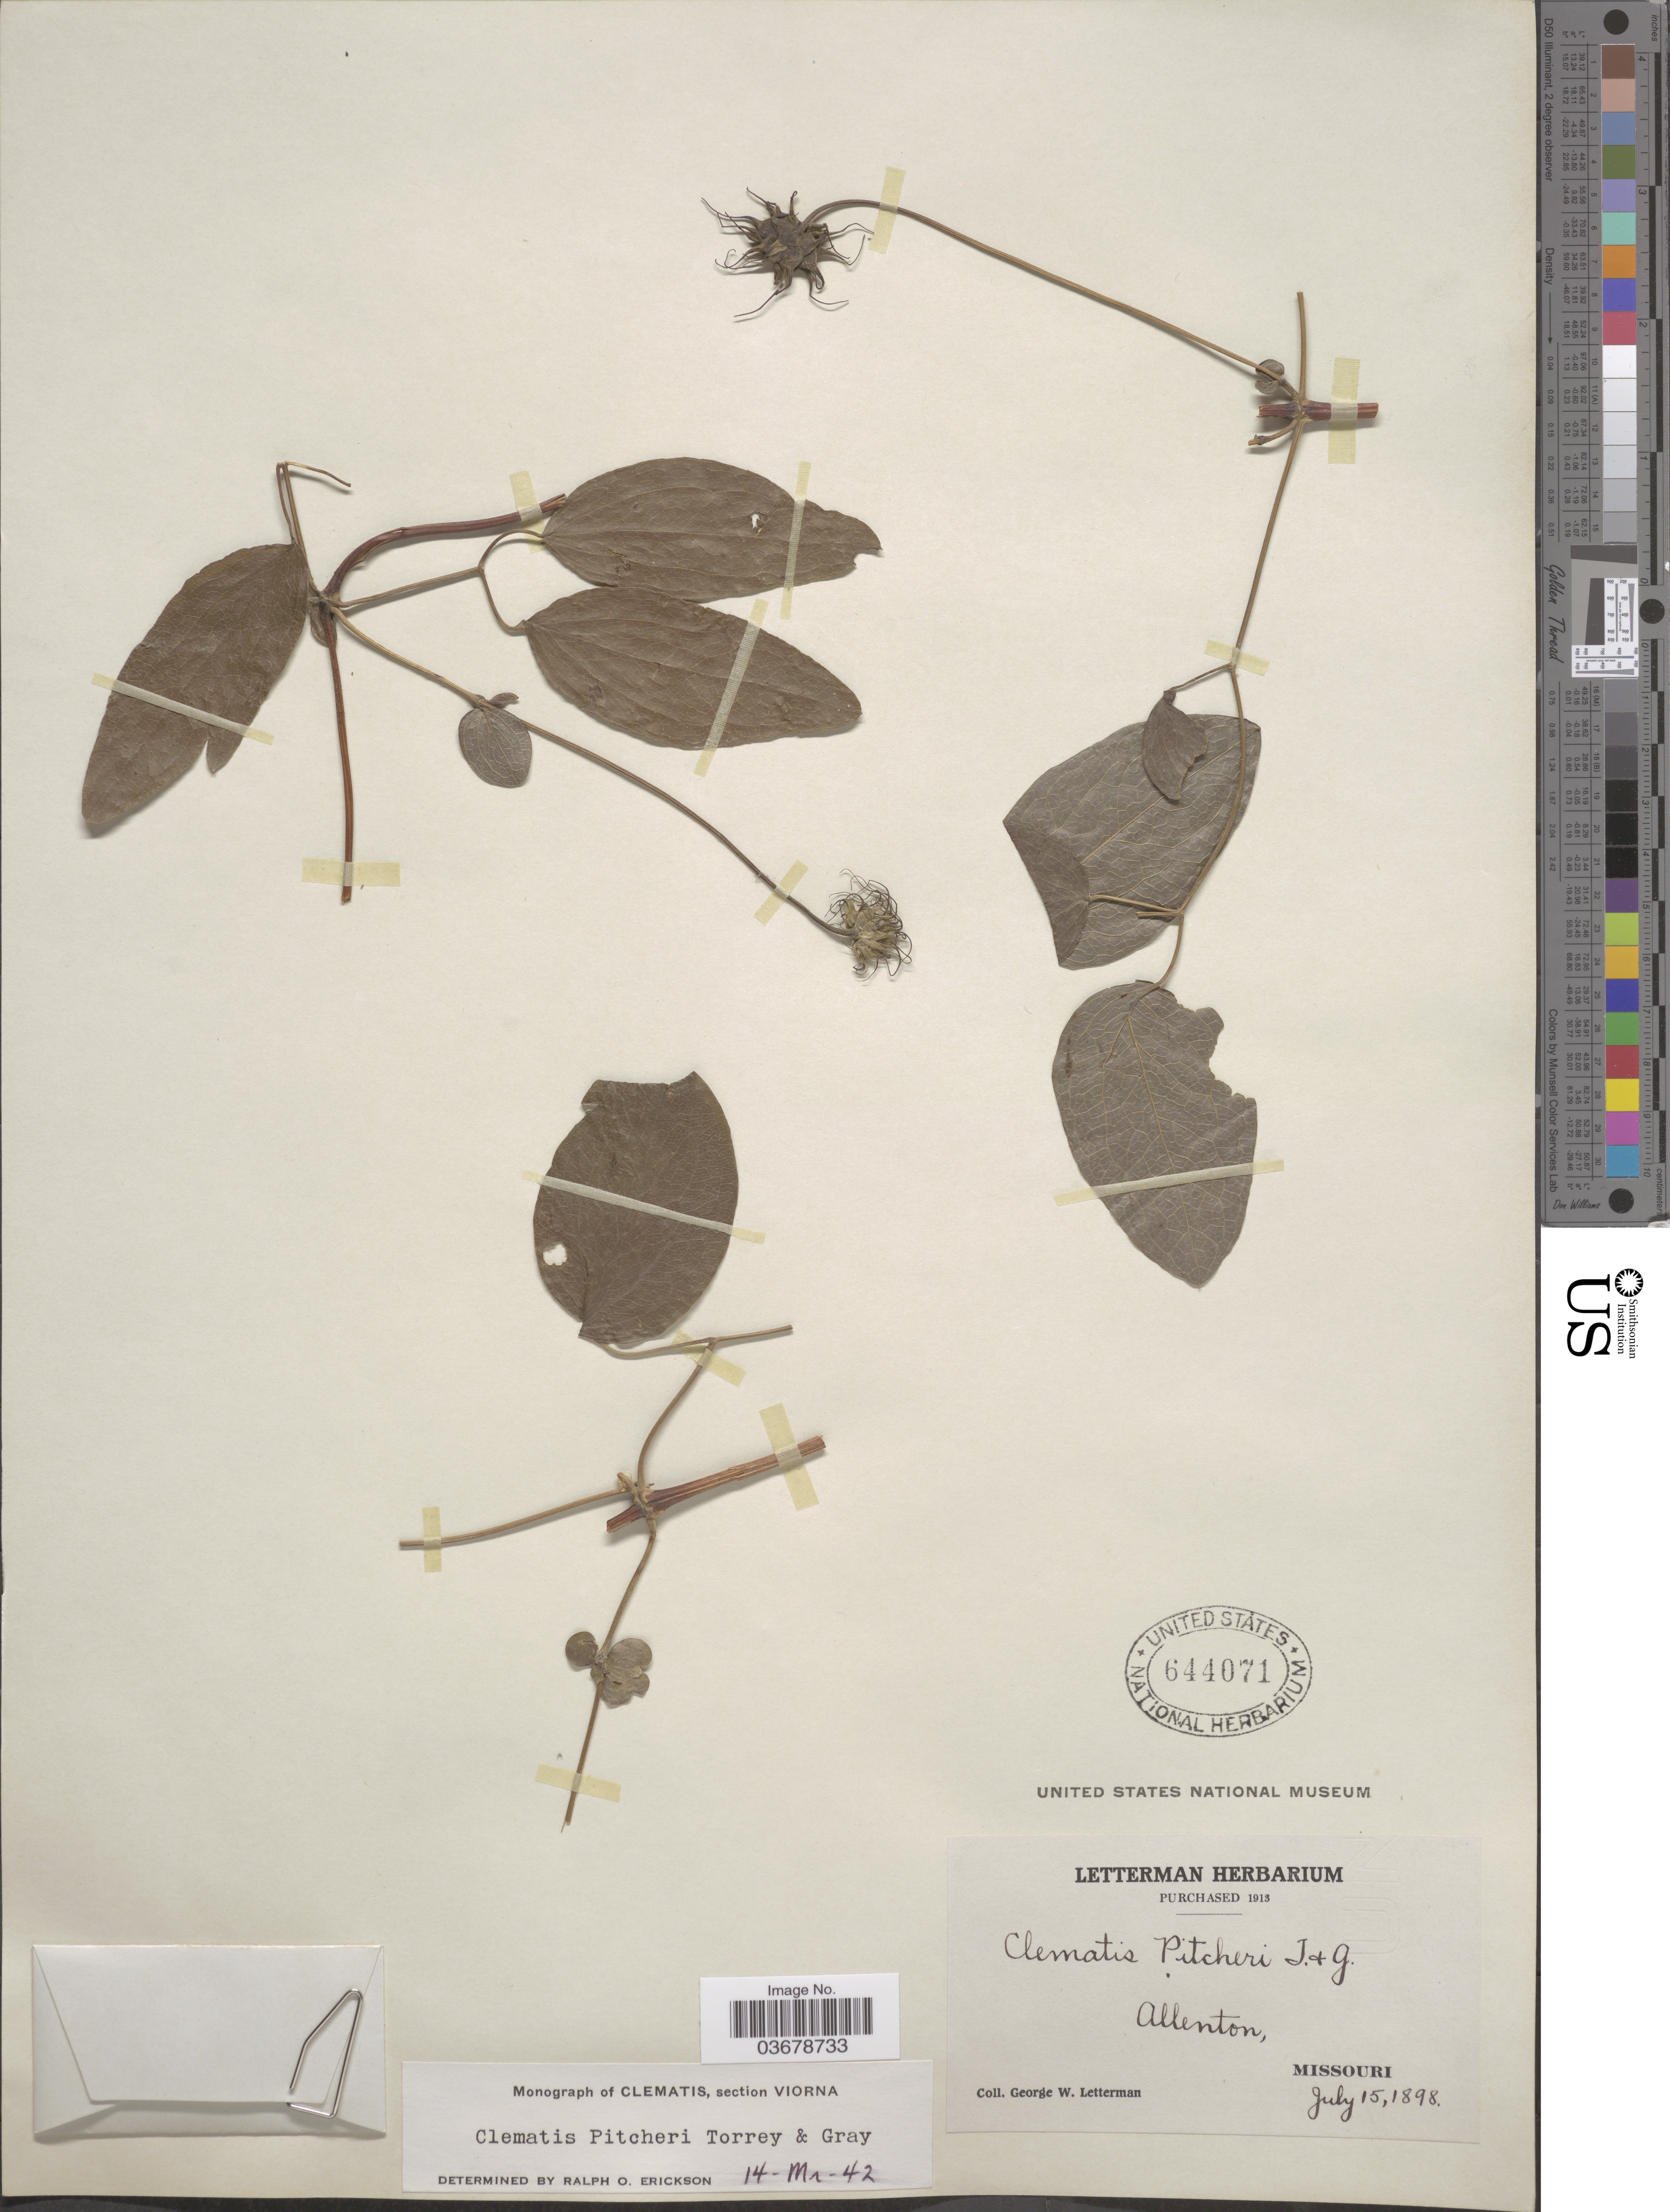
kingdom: Plantae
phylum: Tracheophyta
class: Magnoliopsida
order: Ranunculales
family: Ranunculaceae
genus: Clematis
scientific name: Clematis viorna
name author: L.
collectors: G. W. Letterman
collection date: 1898-07-15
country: United States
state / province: Missouri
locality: Allenton.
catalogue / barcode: US 644071